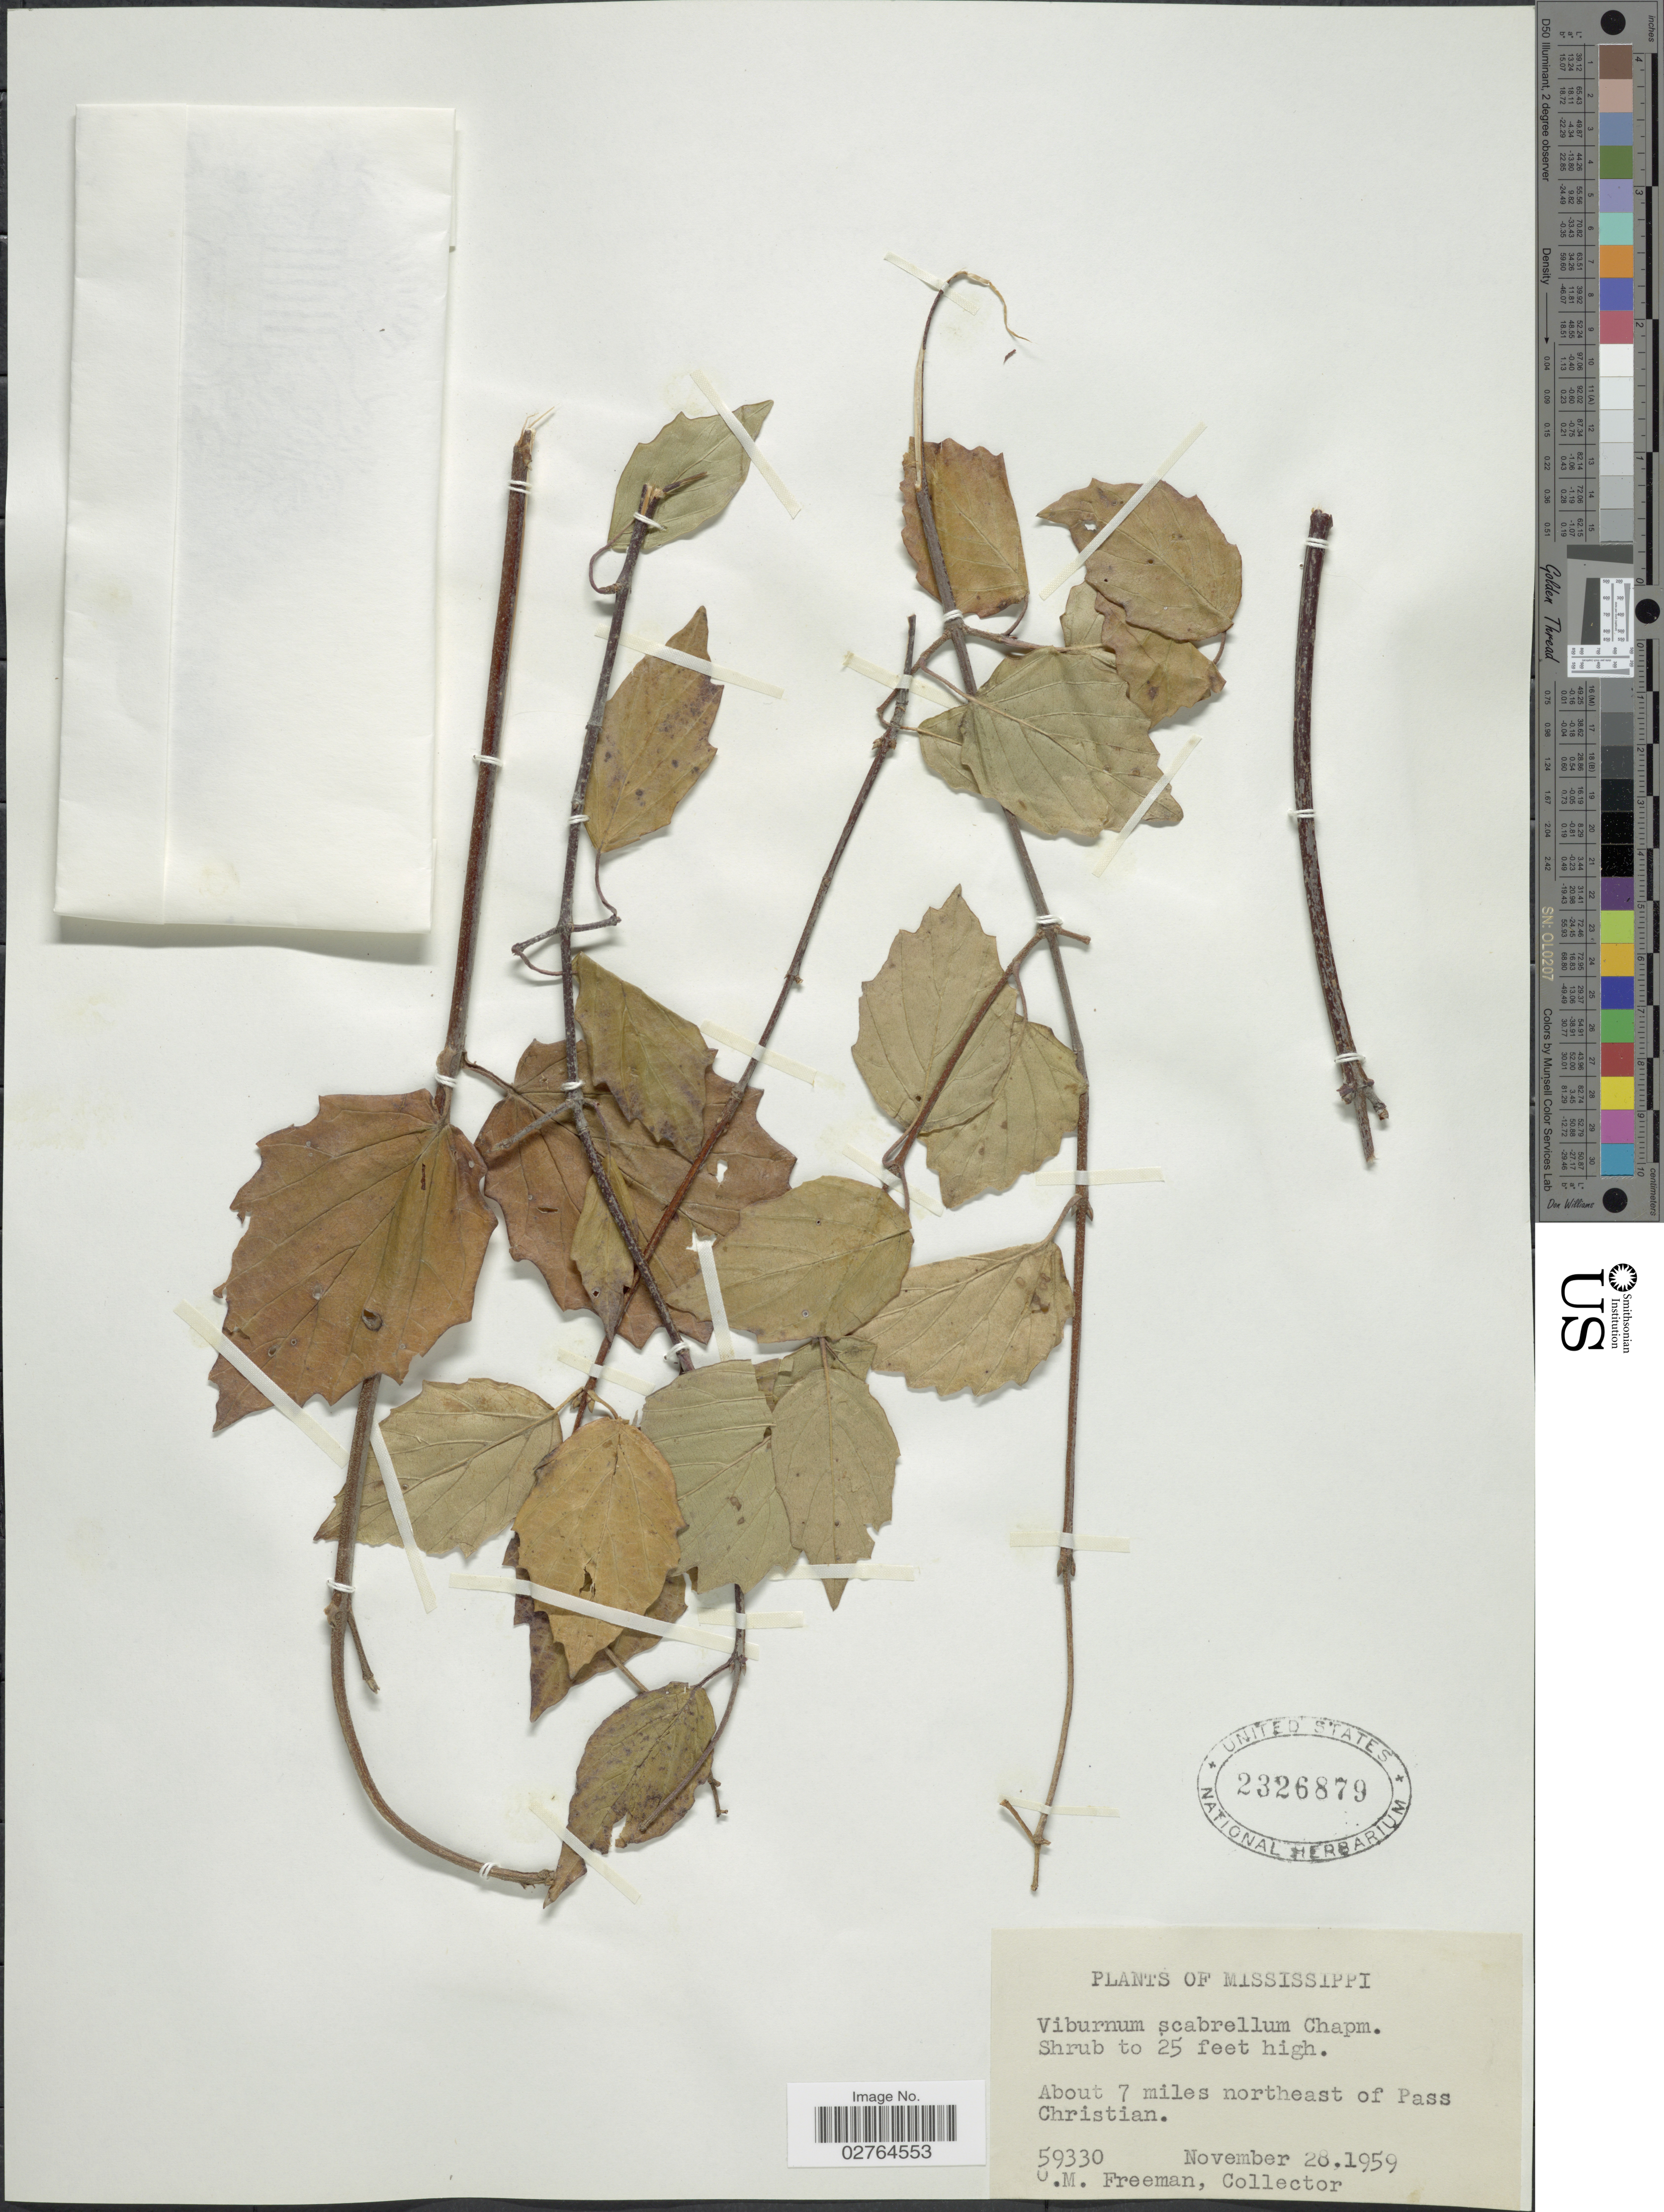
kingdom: Plantae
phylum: Tracheophyta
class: Magnoliopsida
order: Dipsacales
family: Viburnaceae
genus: Viburnum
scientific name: Viburnum scabrellum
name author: (Torr. & A. Gray) Chapm.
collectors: O. Freeman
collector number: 59330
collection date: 1959-11-28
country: United States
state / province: Mississippi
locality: About 7 miles northeast of Pass Christian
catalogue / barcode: US 2326879